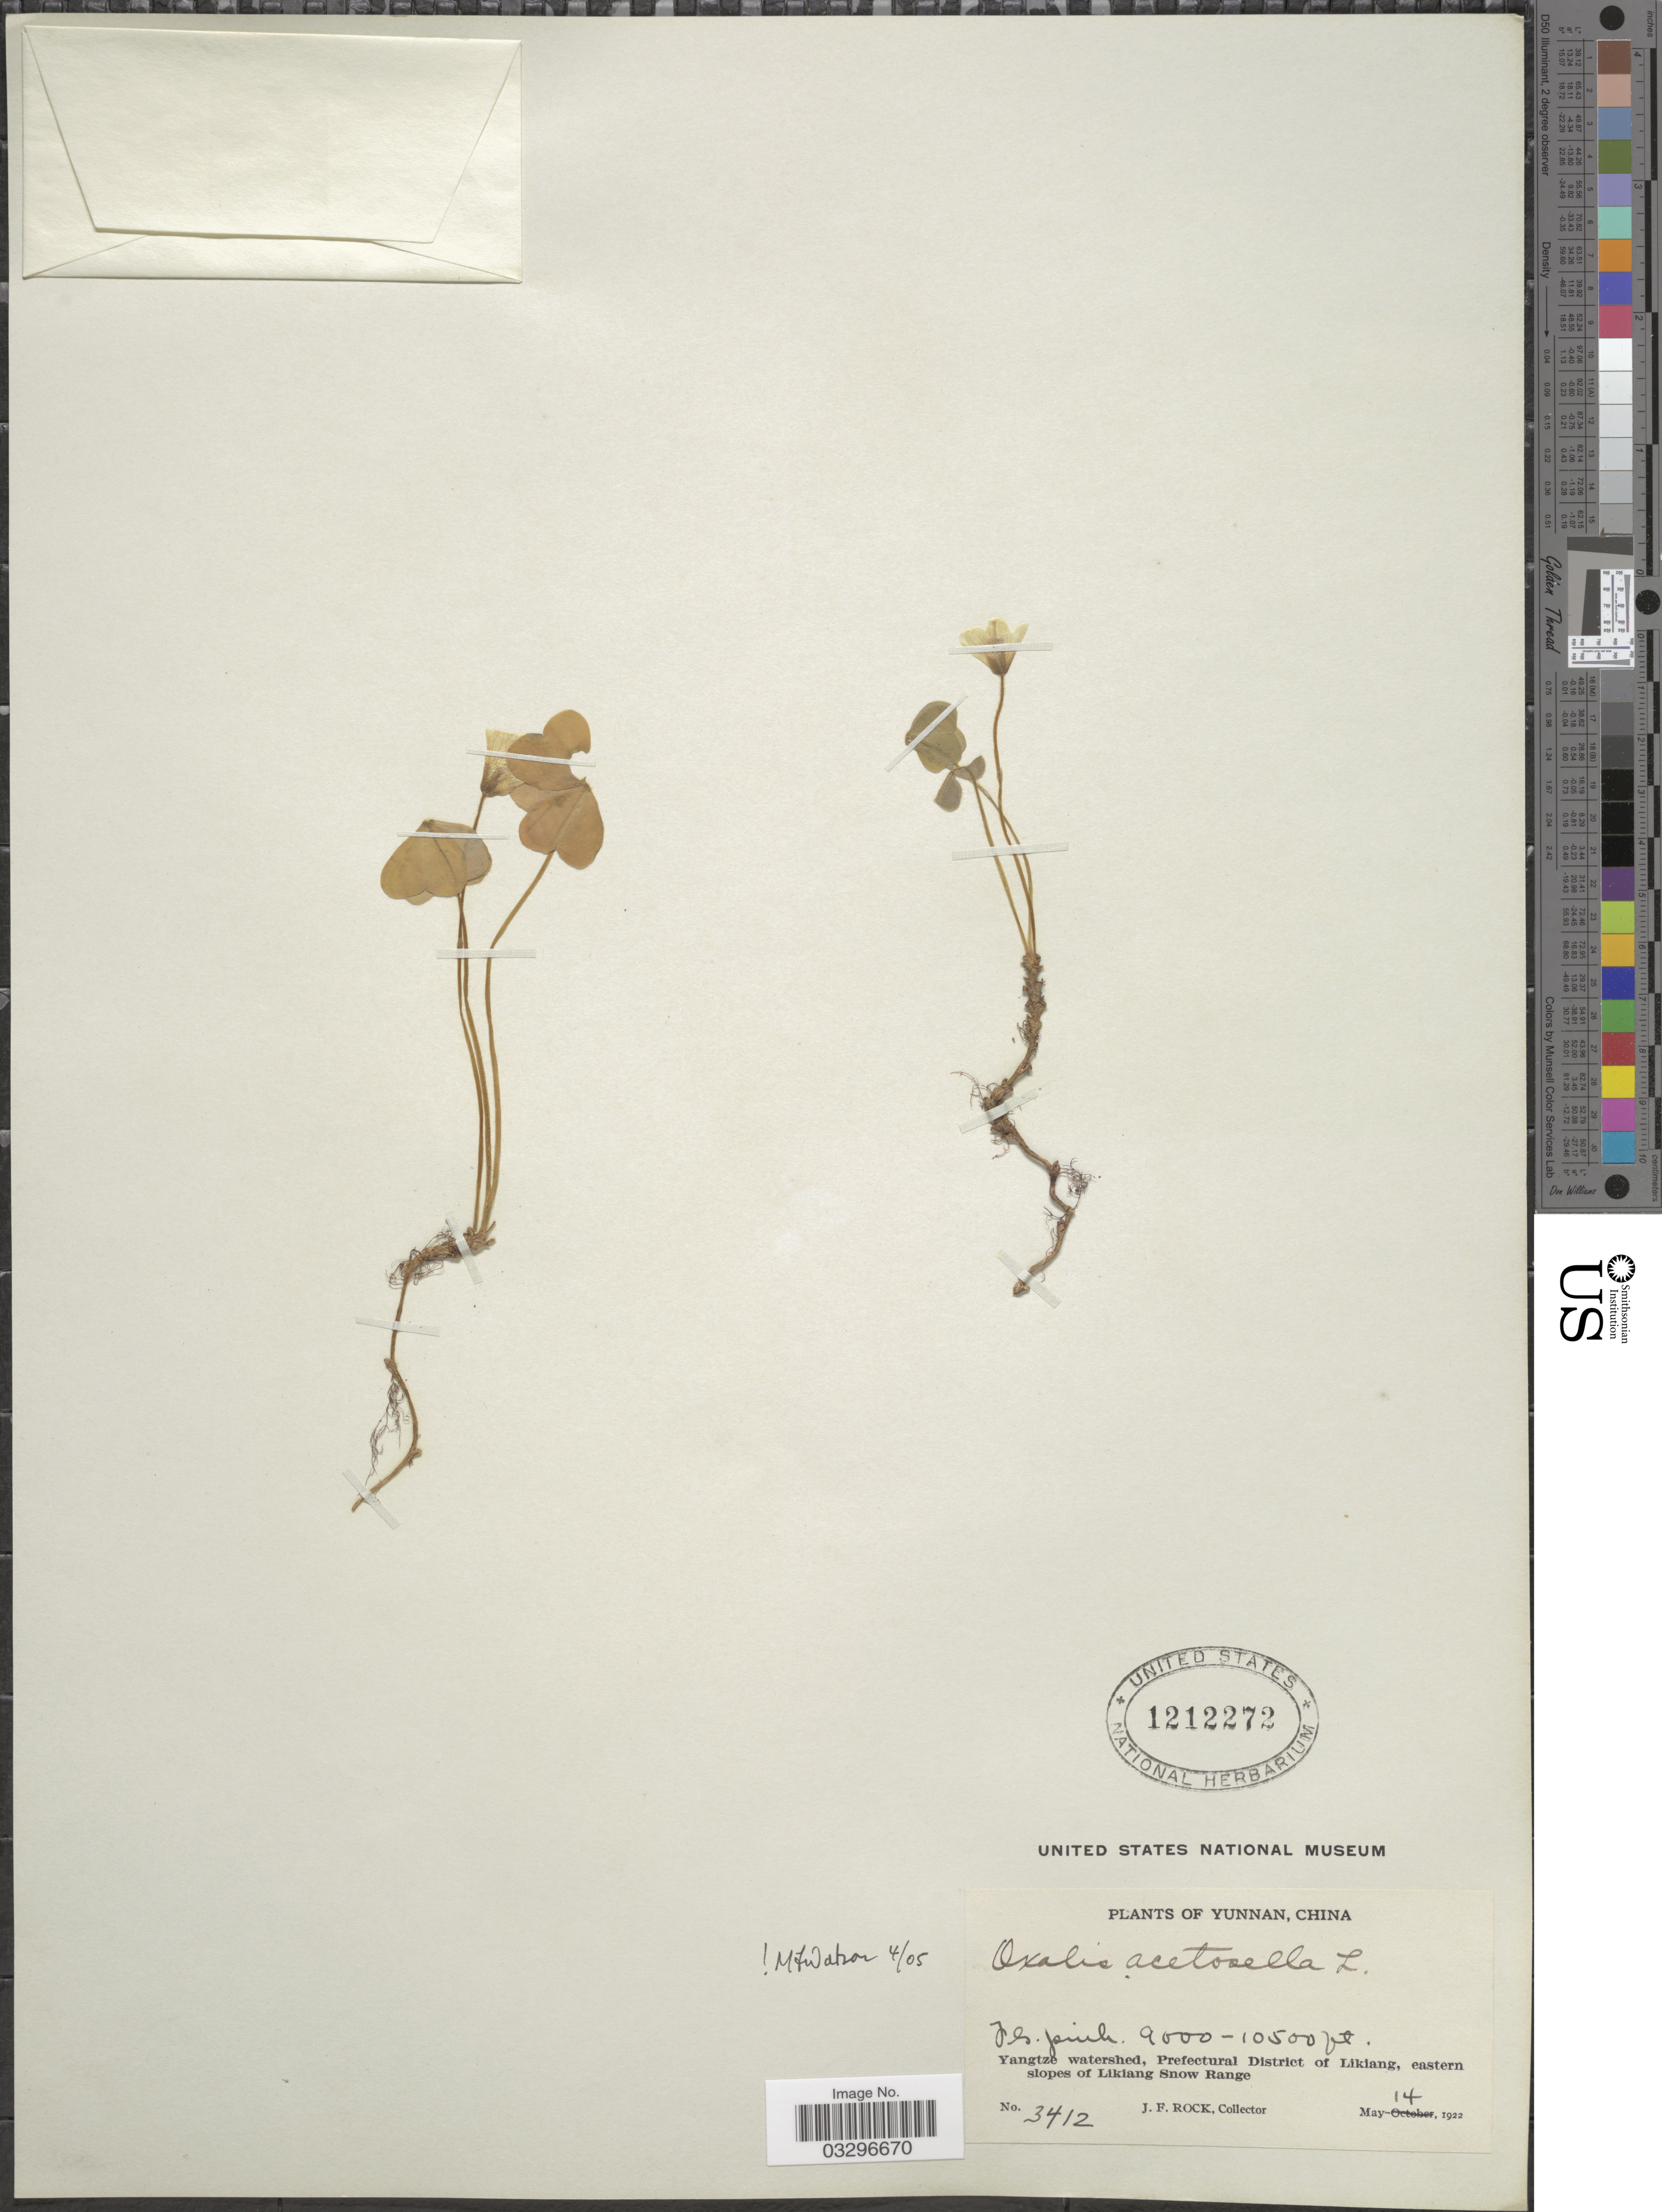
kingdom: Plantae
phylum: Tracheophyta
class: Magnoliopsida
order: Oxalidales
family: Oxalidaceae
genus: Oxalis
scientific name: Oxalis acetosella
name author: L.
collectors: J. Rock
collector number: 3412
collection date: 1922-05-14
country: China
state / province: Yunnan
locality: Yangtze watershed, Prefectural District of Likiang, eastern slopes of Likiang Snow Range.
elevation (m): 2743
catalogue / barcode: US 1212272